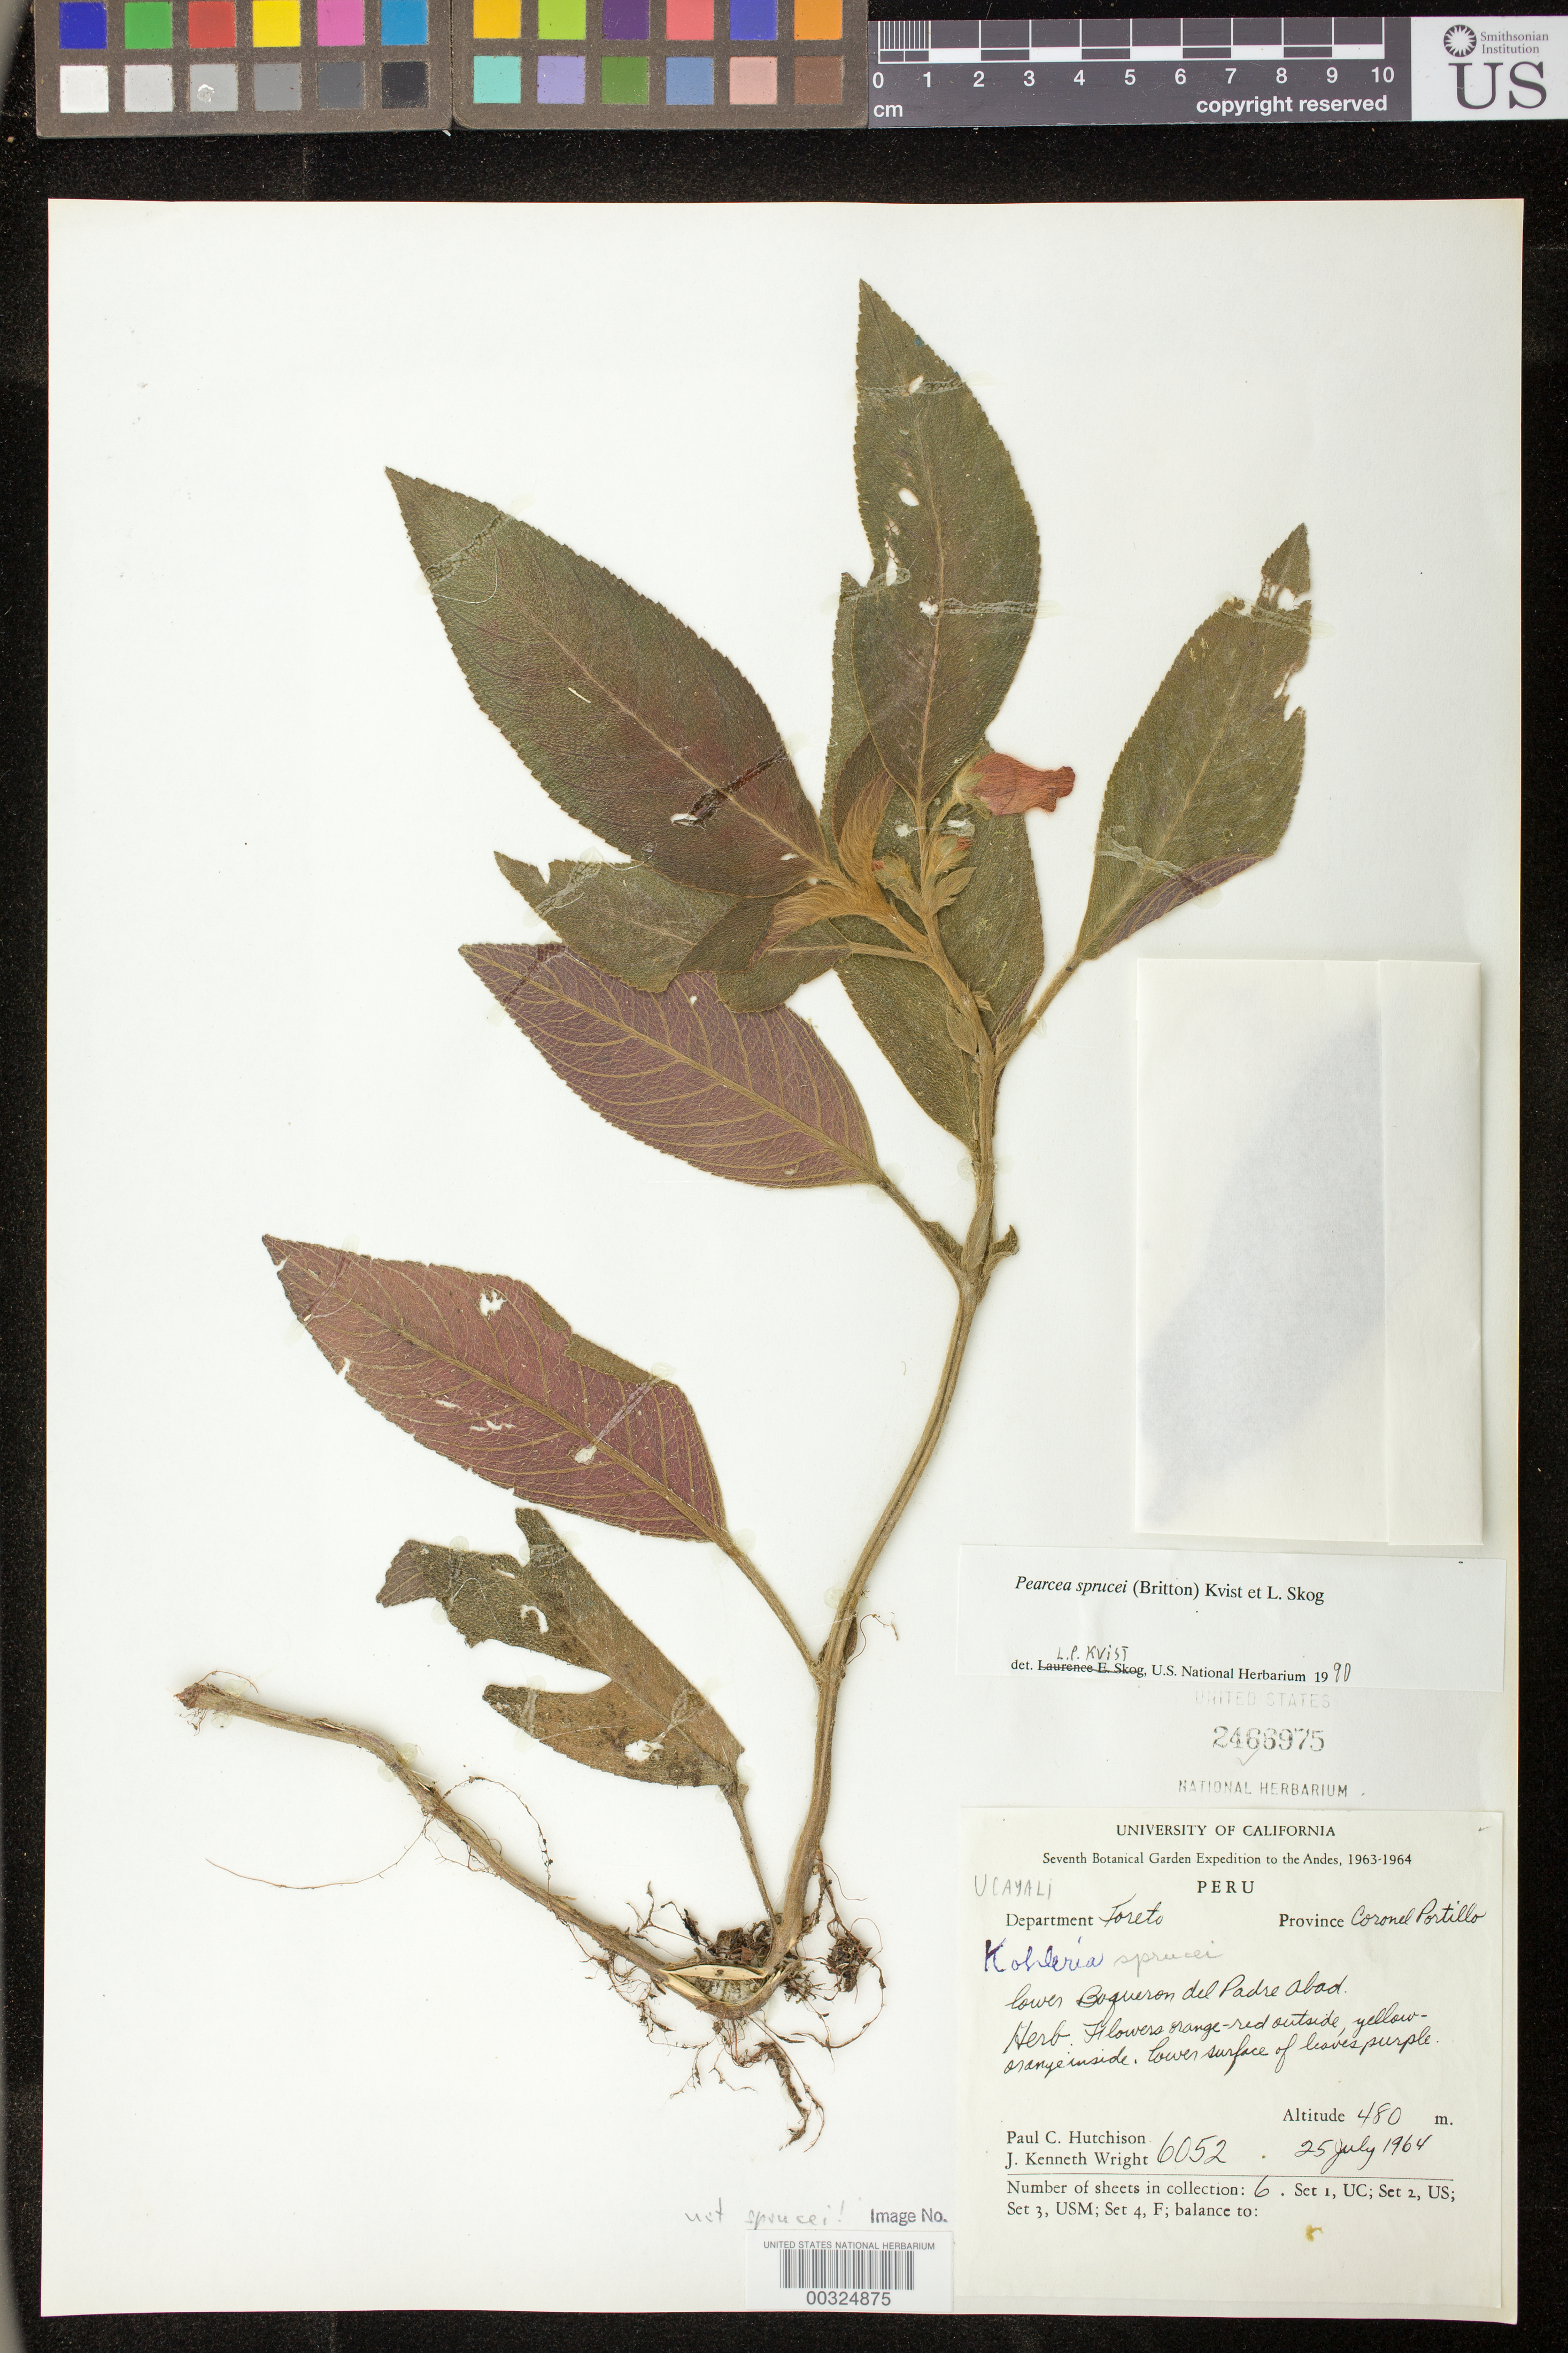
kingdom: Plantae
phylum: Tracheophyta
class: Magnoliopsida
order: Lamiales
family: Gesneriaceae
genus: Pearcea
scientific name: Pearcea sprucei var. sprucei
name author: (Britton ex Rusby) L.P. Kvist & L.E. Skog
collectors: P. C. Hutchison & J. K. Wright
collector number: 6052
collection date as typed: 25 Jul 1964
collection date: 1964-07-25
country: Peru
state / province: Loreto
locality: Prov. Coronel Portillo; Lower Boqueron del Padre Abad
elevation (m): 480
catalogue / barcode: US 2466975